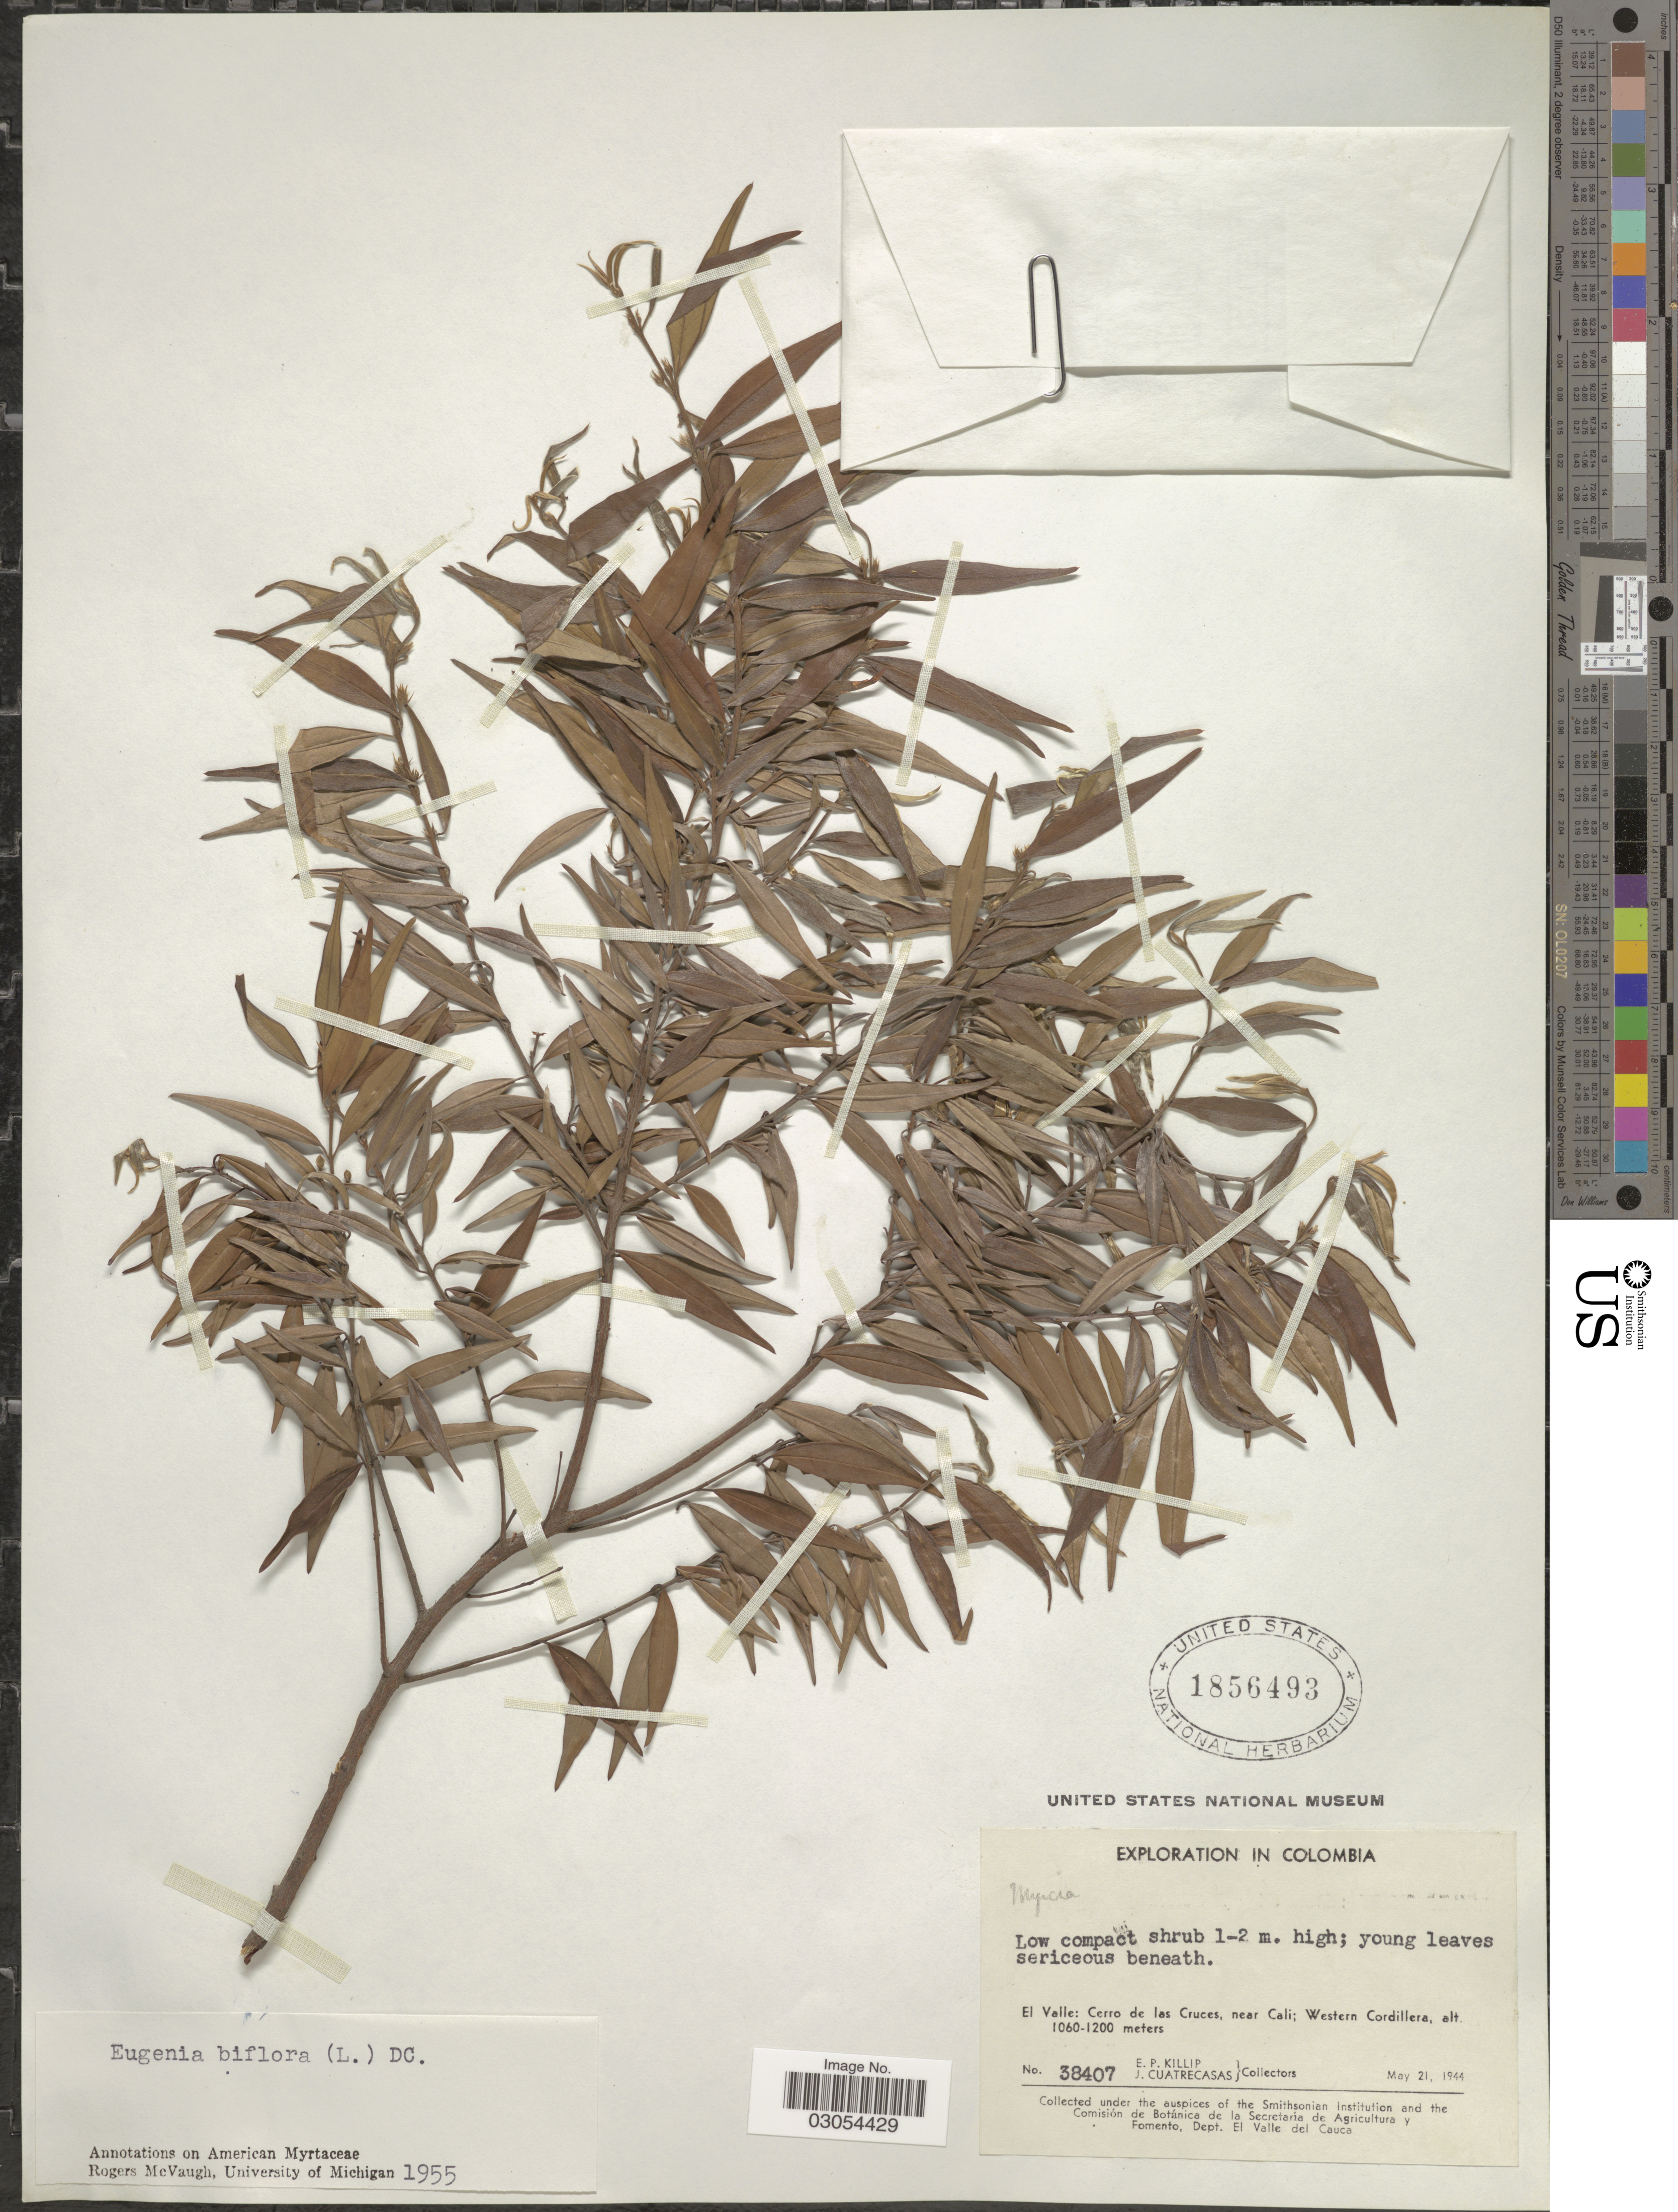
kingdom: Plantae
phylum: Tracheophyta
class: Magnoliopsida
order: Myrtales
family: Myrtaceae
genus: Eugenia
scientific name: Eugenia biflora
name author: (L.) DC.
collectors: E. P. Killip & J. Cuatrecasas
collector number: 38407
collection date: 1944-05-21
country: Colombia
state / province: Valle del Cauca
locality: El Valle: Cerro de las Cruces, near Cali; Western Cordillera.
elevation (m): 1060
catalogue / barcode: US 1856493